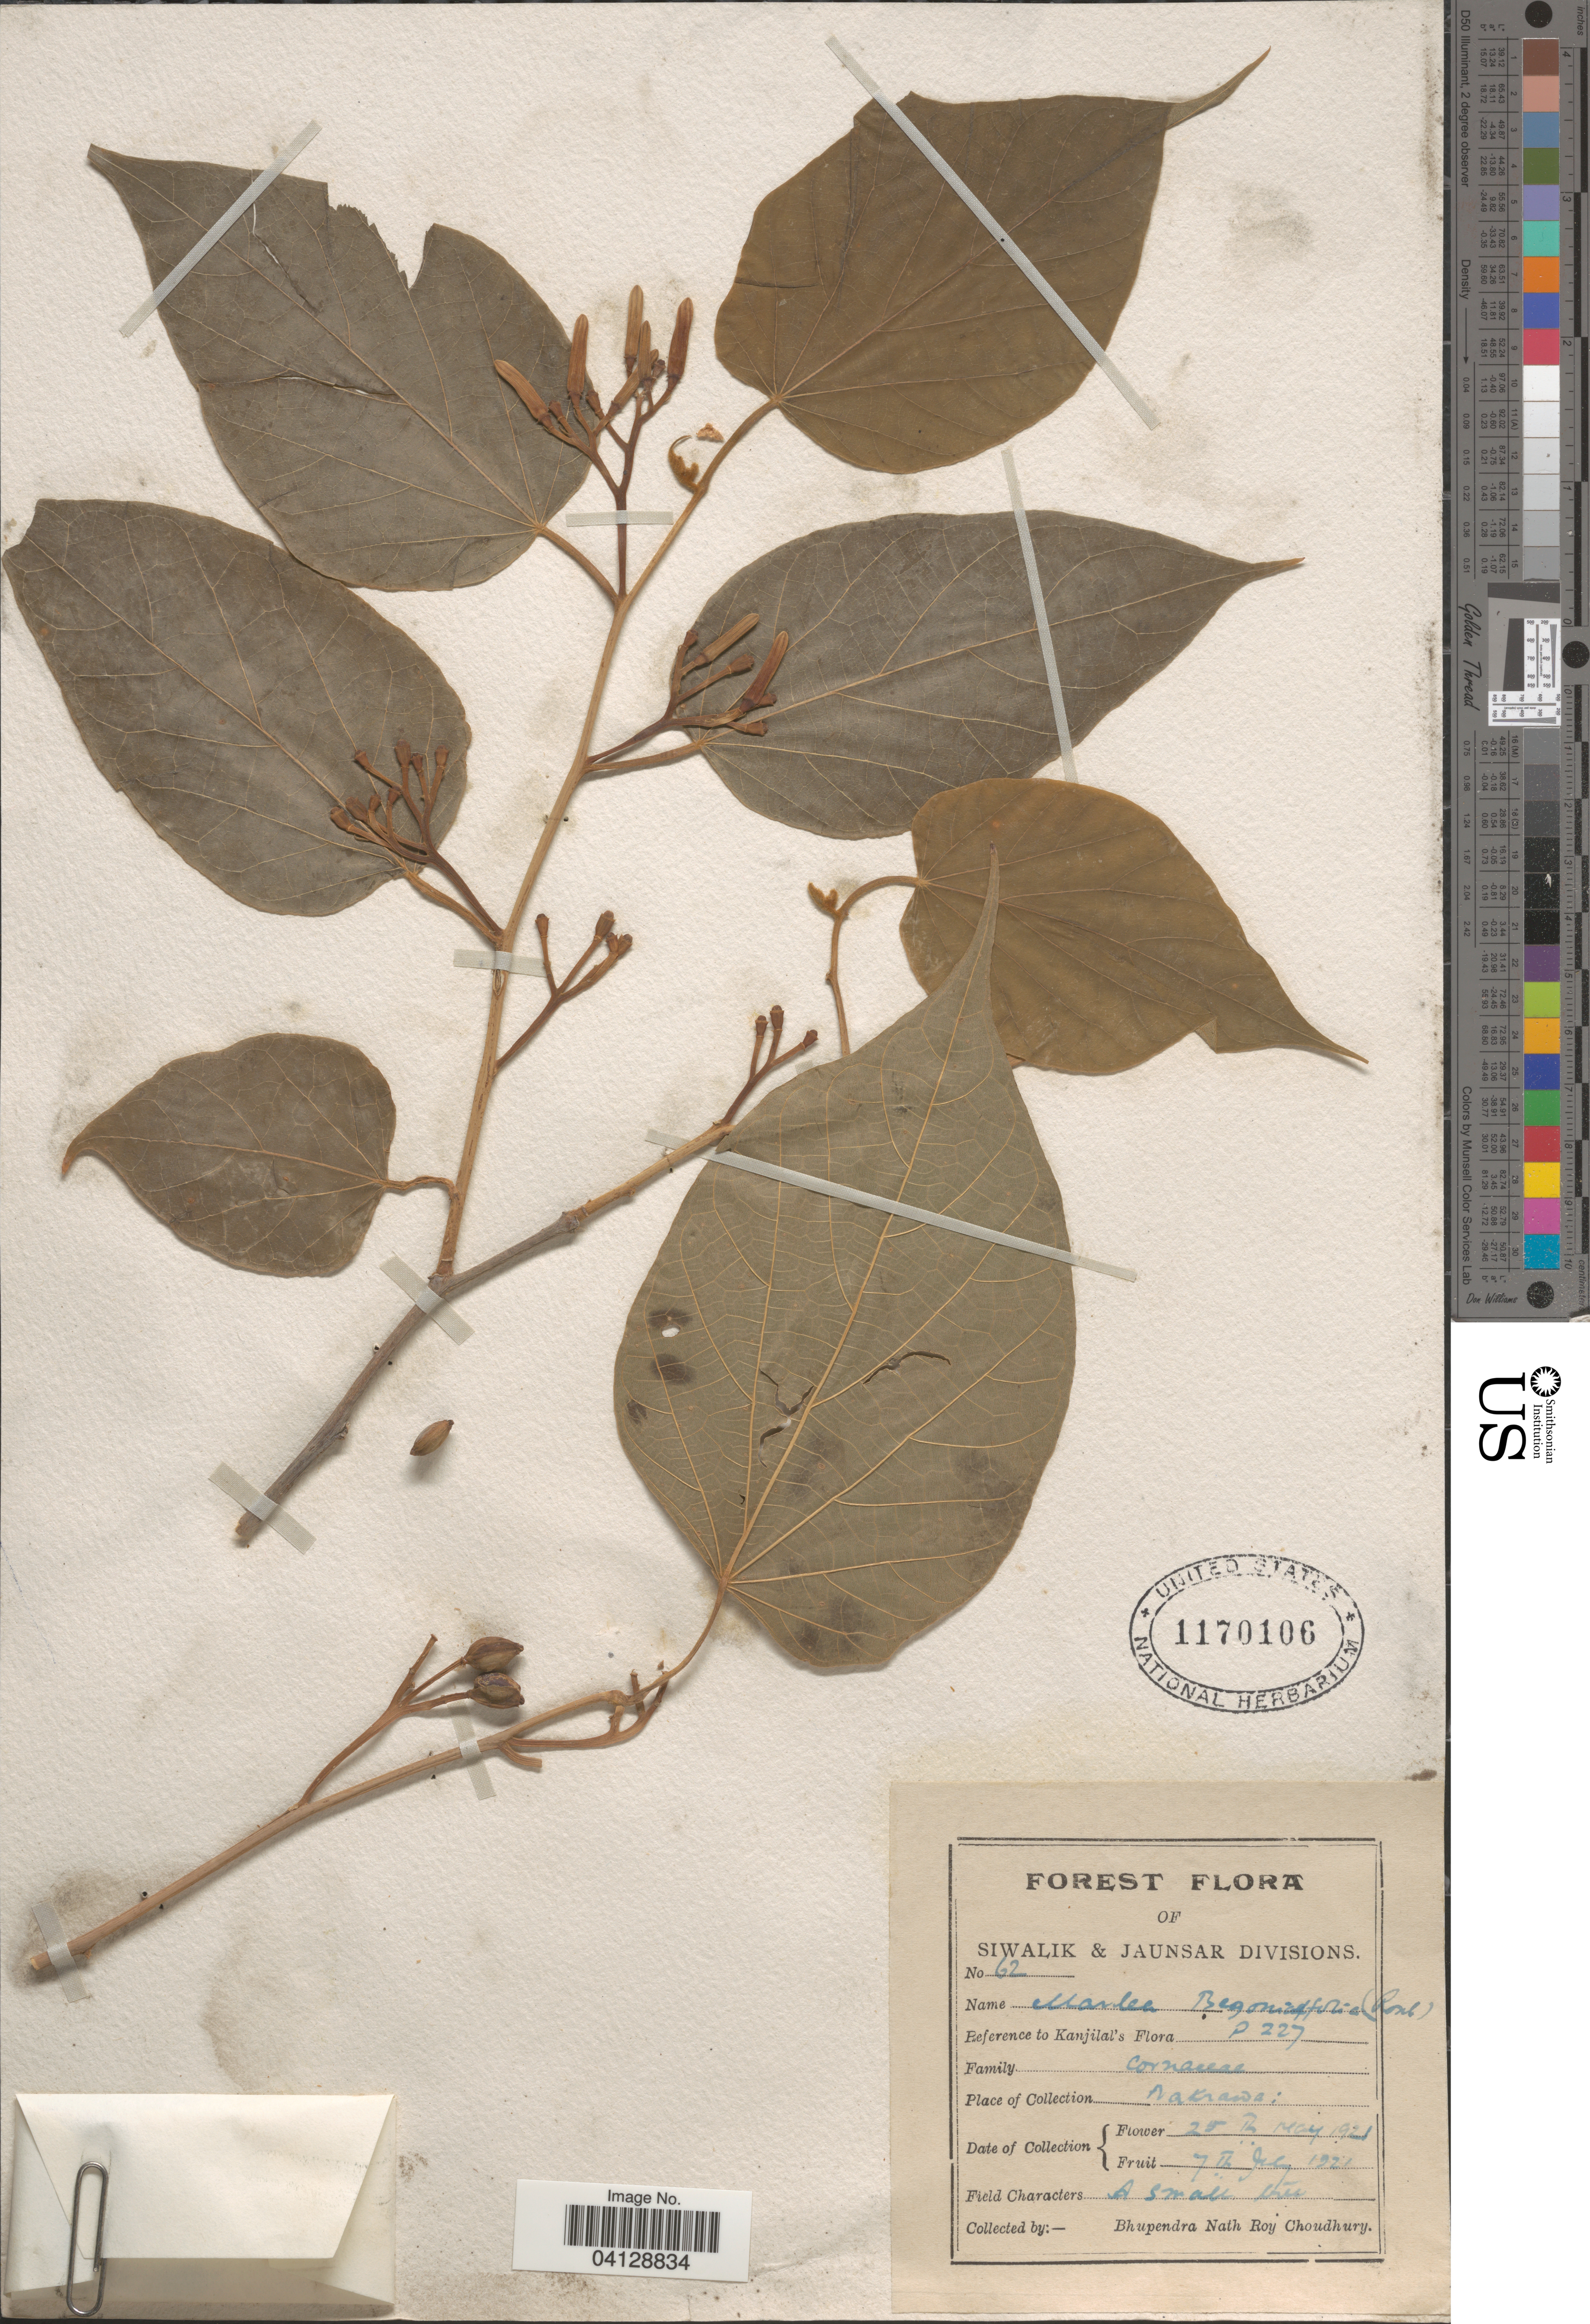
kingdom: Plantae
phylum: Tracheophyta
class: Magnoliopsida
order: Cornales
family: Cornaceae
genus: Marlea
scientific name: Marlea begoniaefolia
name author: Roxb.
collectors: B. Choudhury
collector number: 62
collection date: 1921-05-25/1921-07-07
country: India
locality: Siwalik & Jaunsar Divisions. Nakhawa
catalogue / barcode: US 1170106